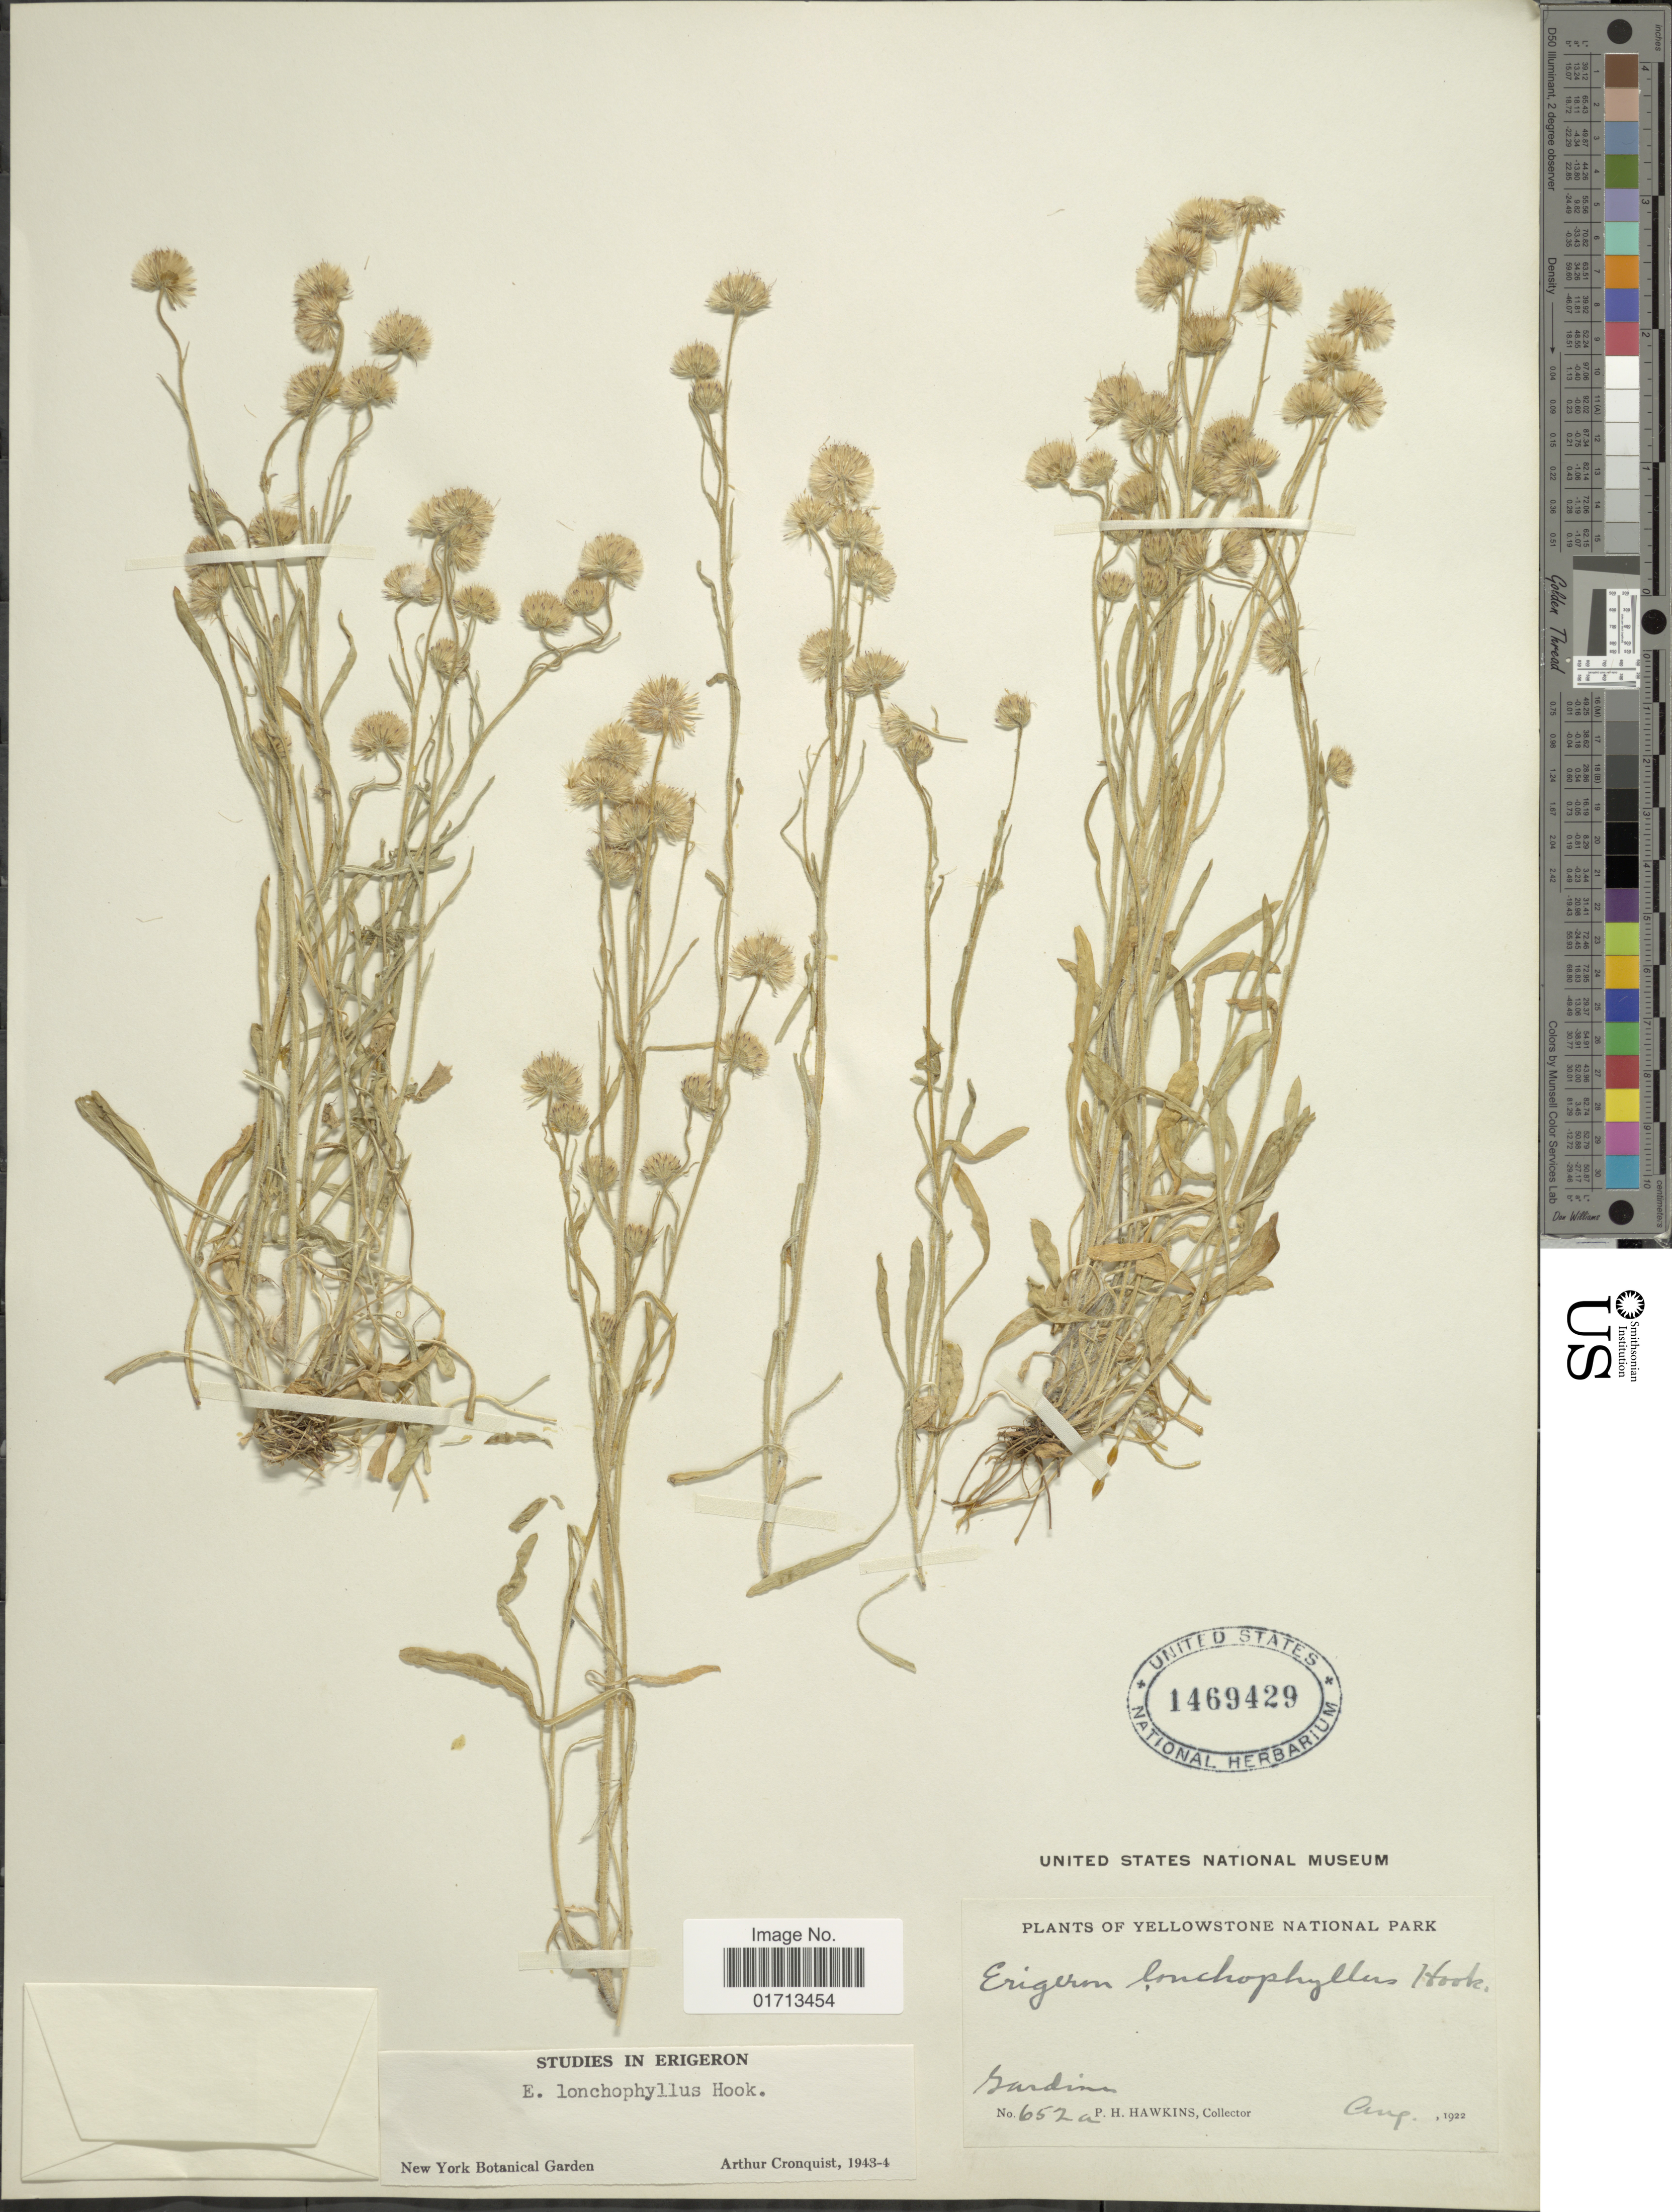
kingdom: Plantae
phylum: Tracheophyta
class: Magnoliopsida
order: Asterales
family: Asteraceae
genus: Erigeron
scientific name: Erigeron lonchophyllus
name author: Hook.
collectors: P. Hawkins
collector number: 652a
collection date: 1922-08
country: United States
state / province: Montana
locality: Yellowstone National Park. Gardiner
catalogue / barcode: US 1469429